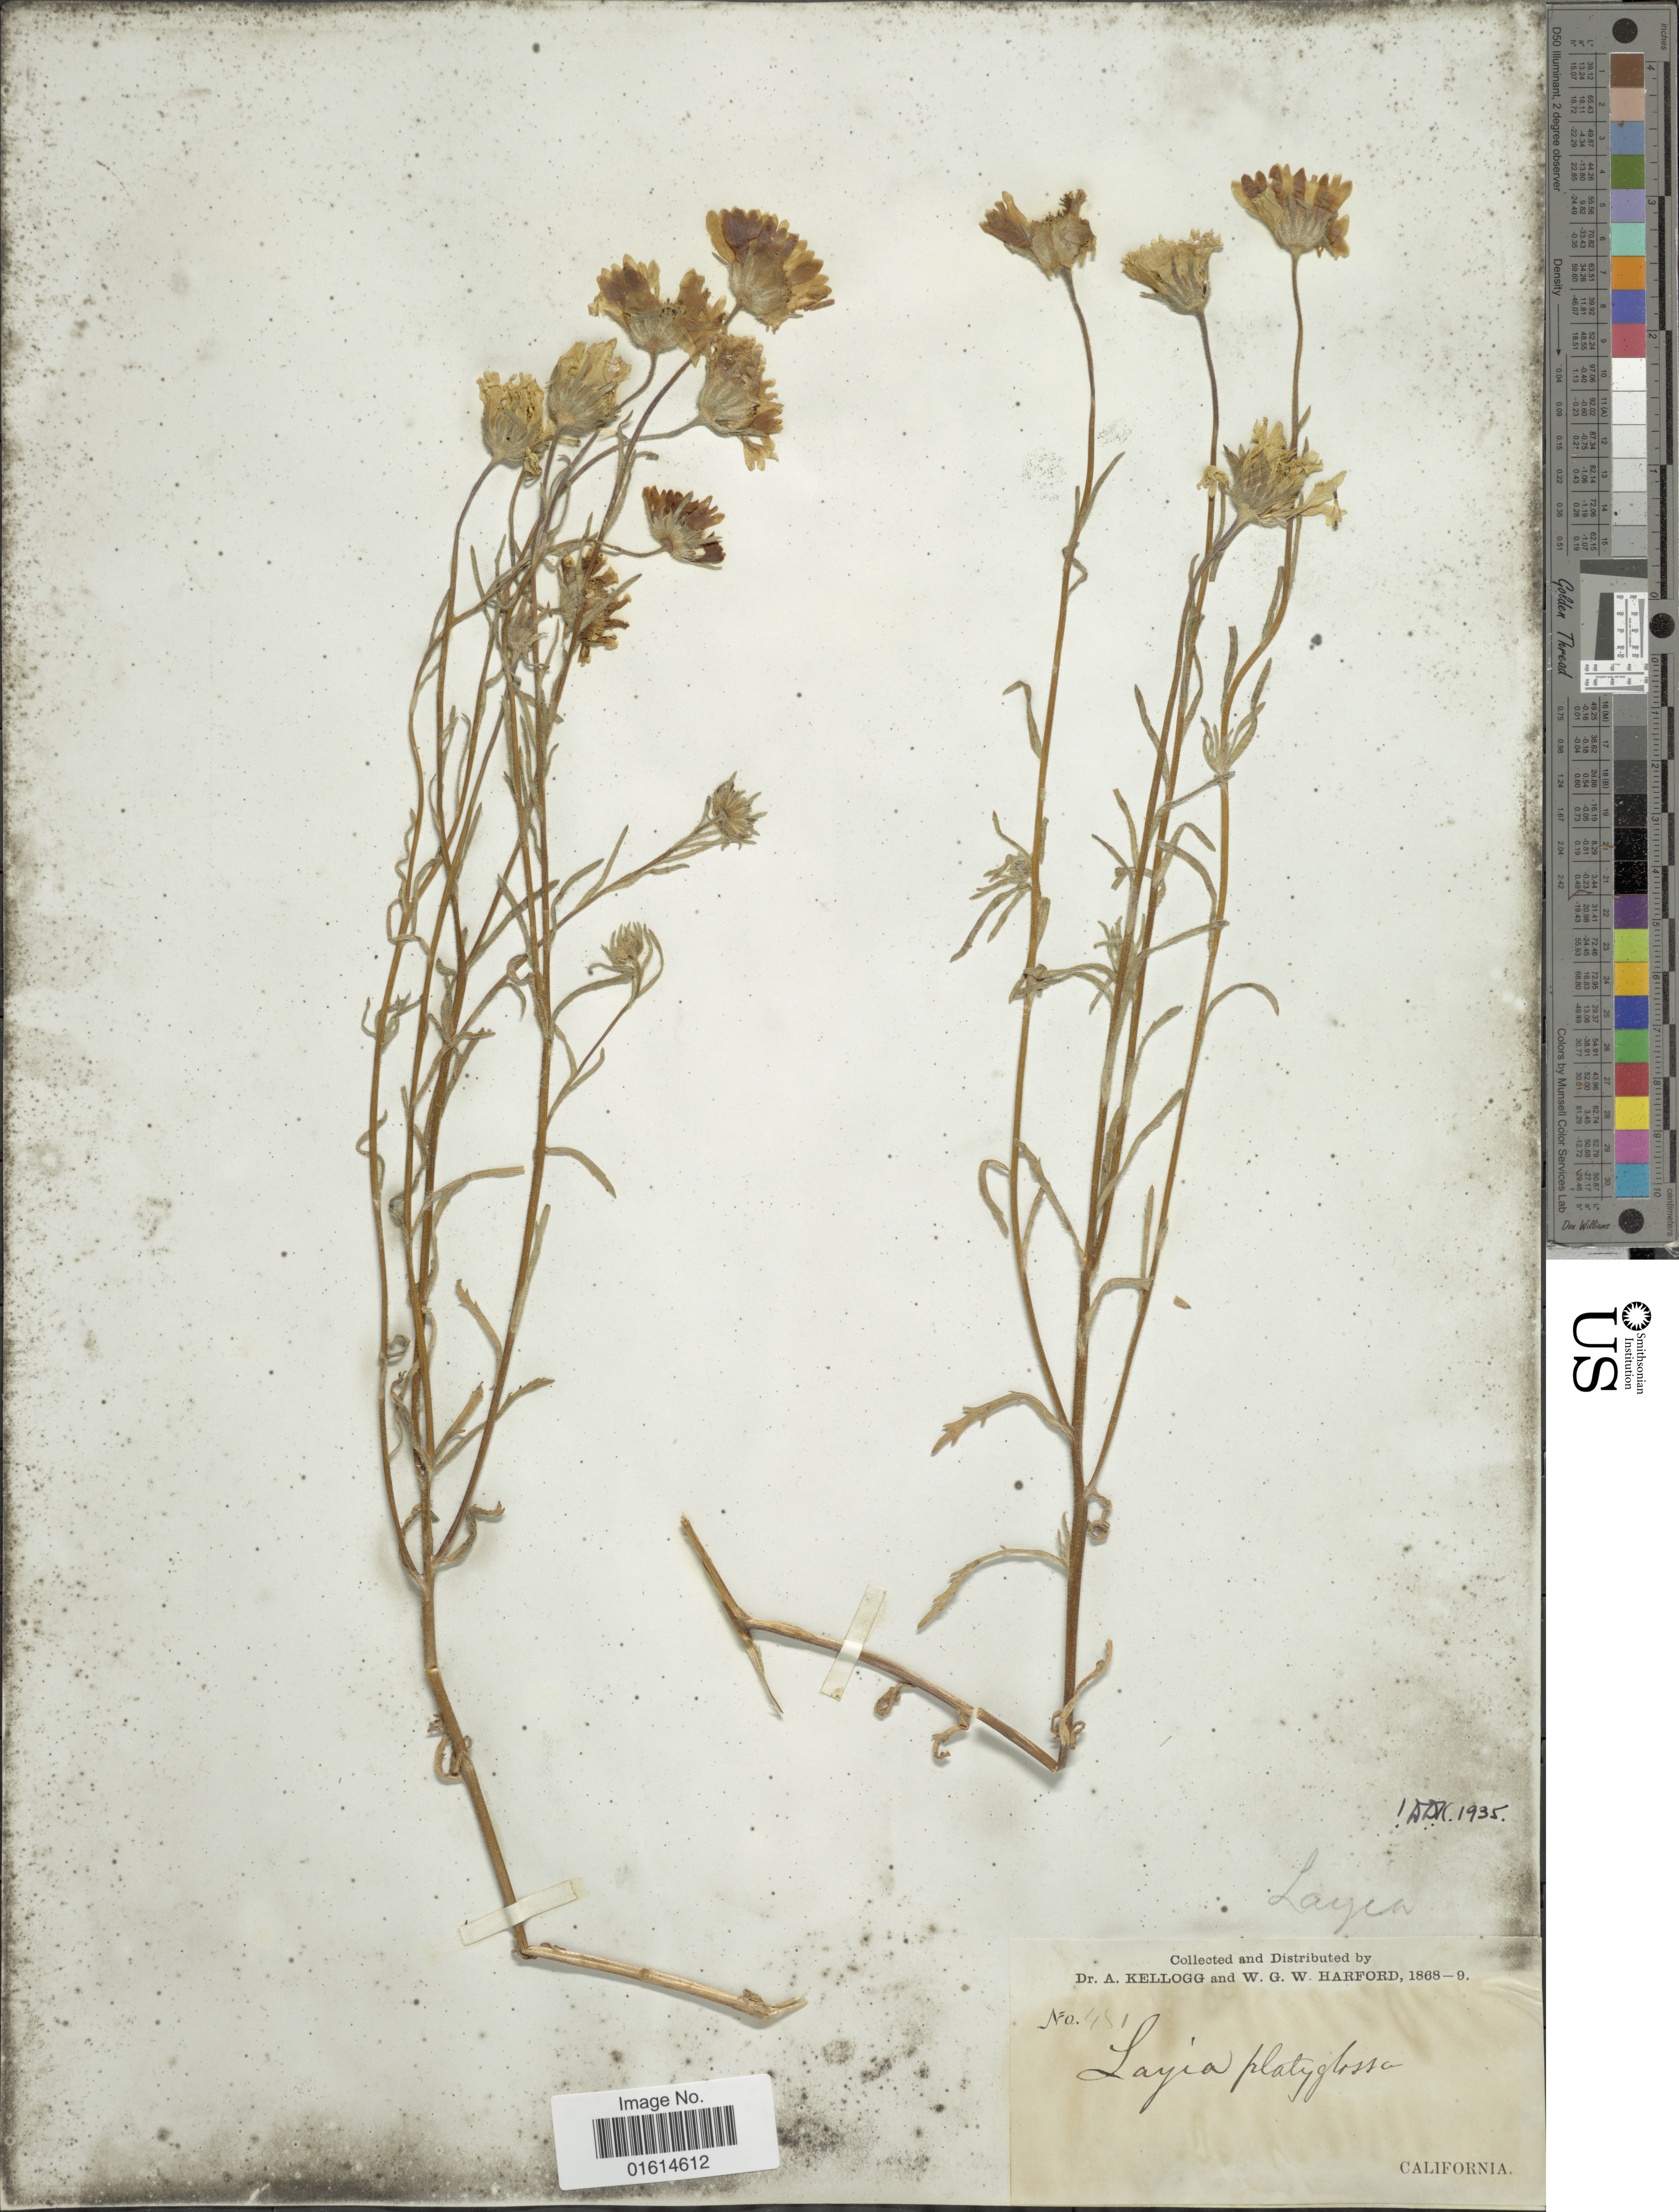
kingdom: Plantae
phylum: Tracheophyta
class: Magnoliopsida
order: Asterales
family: Asteraceae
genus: Layia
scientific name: Layia platyglossa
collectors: A. Kellogg & W. G. W. Harford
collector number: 481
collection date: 1868/1869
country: United States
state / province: California